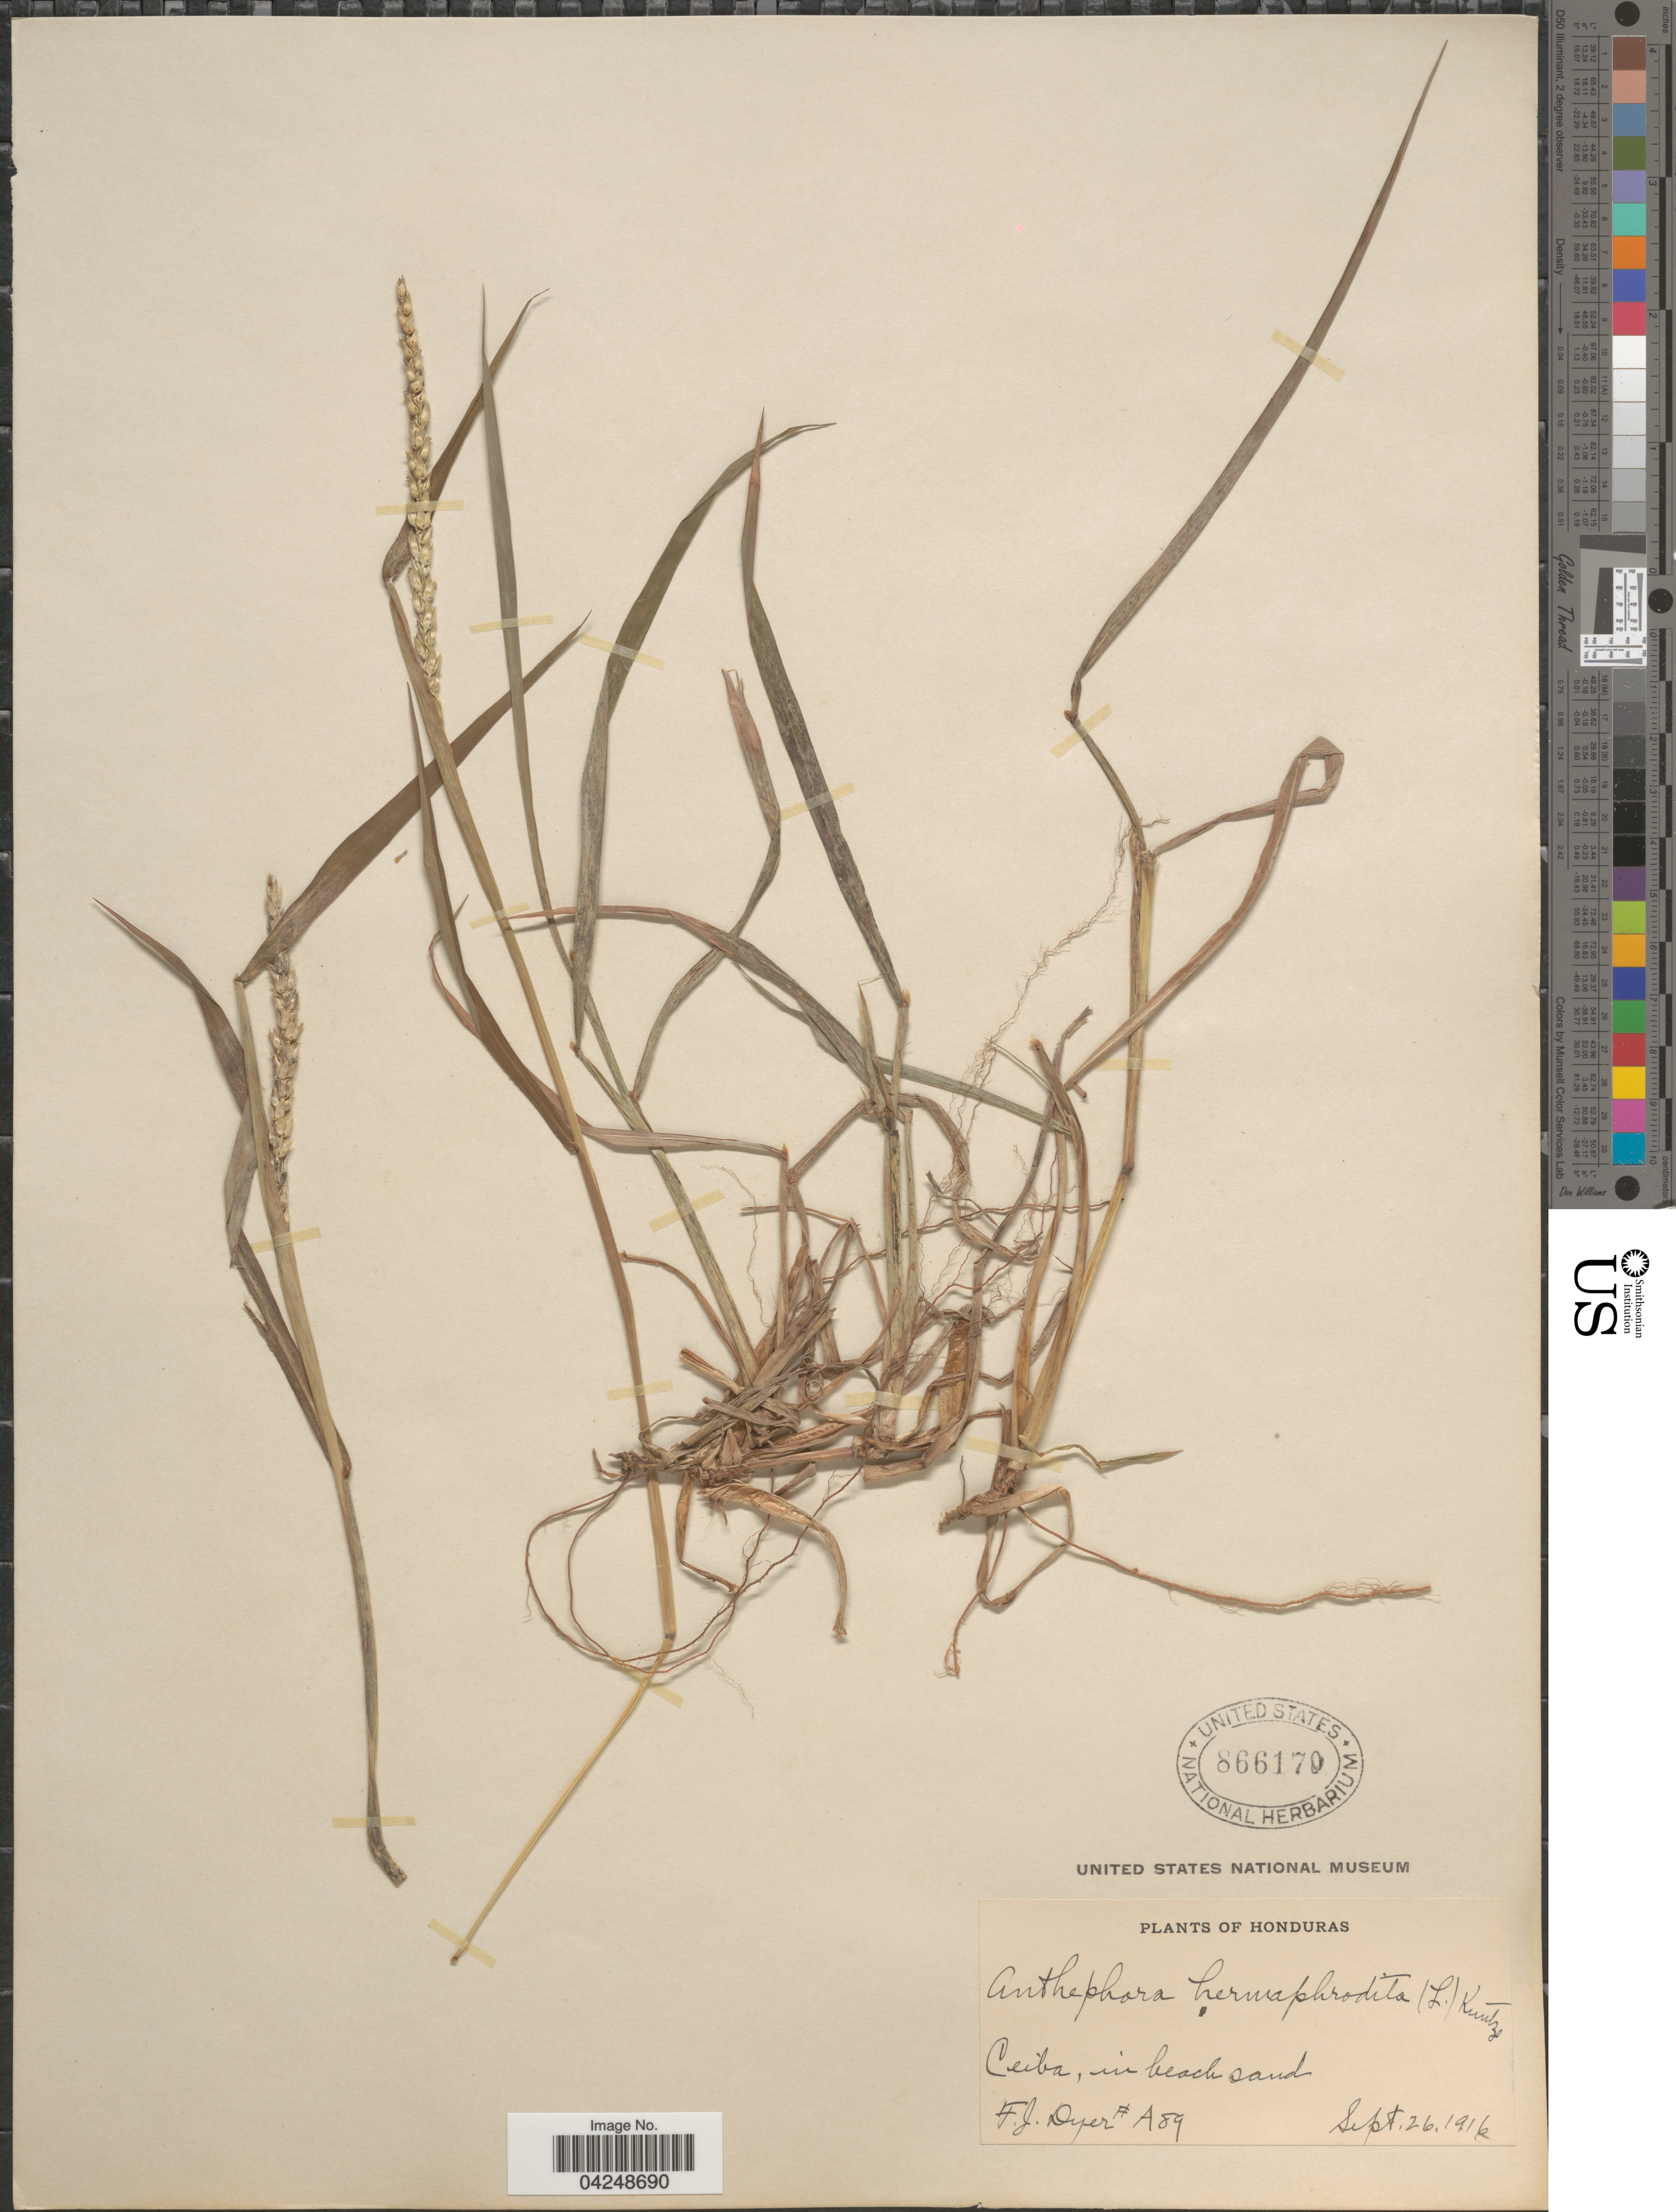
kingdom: Plantae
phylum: Tracheophyta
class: Liliopsida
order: Poales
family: Poaceae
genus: Anthephora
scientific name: Anthephora hermaphrodita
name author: (L.) Kuntze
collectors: F. J. Dyer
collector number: A89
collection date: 1916-09-26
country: Honduras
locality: Ceiba, in beach sand.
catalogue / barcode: US 866170